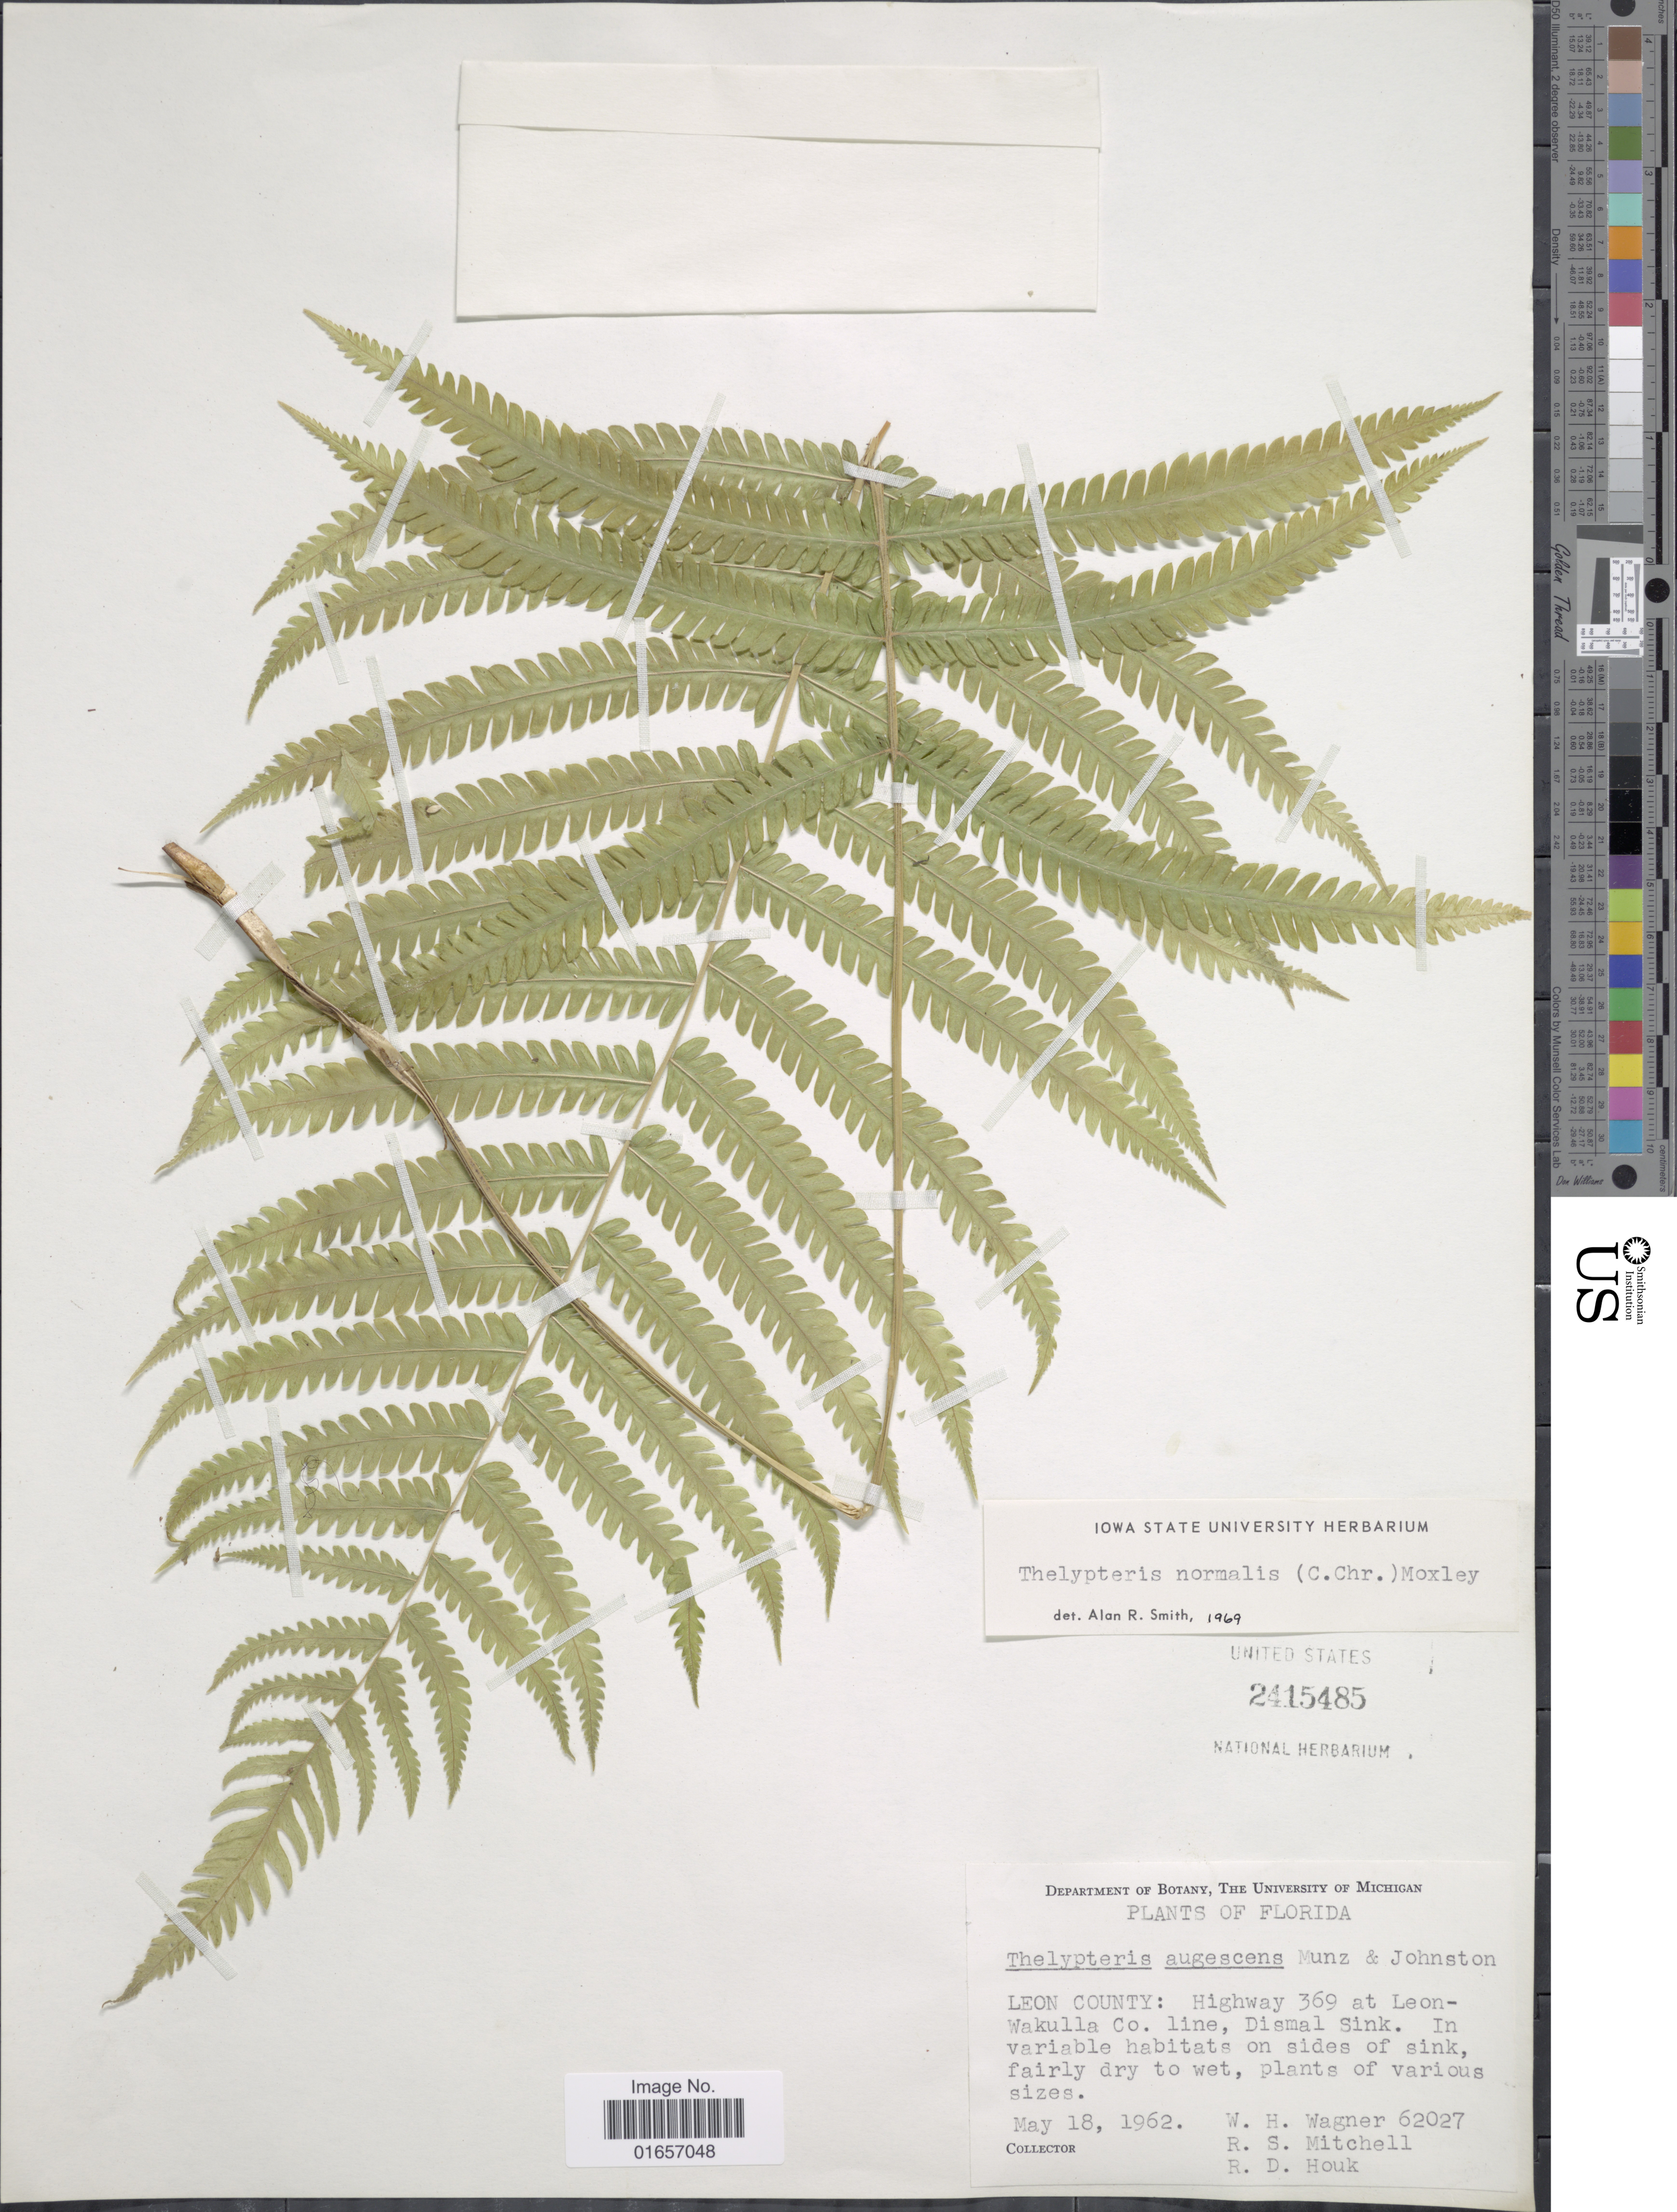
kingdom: Plantae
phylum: Tracheophyta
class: Polypodiopsida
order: Polypodiales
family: Thelypteridaceae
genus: Christella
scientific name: Christella kunthii comb. ined.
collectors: W. H. Wagner, R. S. Mitchell & R. Houk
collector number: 62027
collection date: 1962-05-18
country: United States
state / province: Florida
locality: Leon County: Highway 369 at Leon- Wakulla Co. line, Dismal Sink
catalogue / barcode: US 2415485